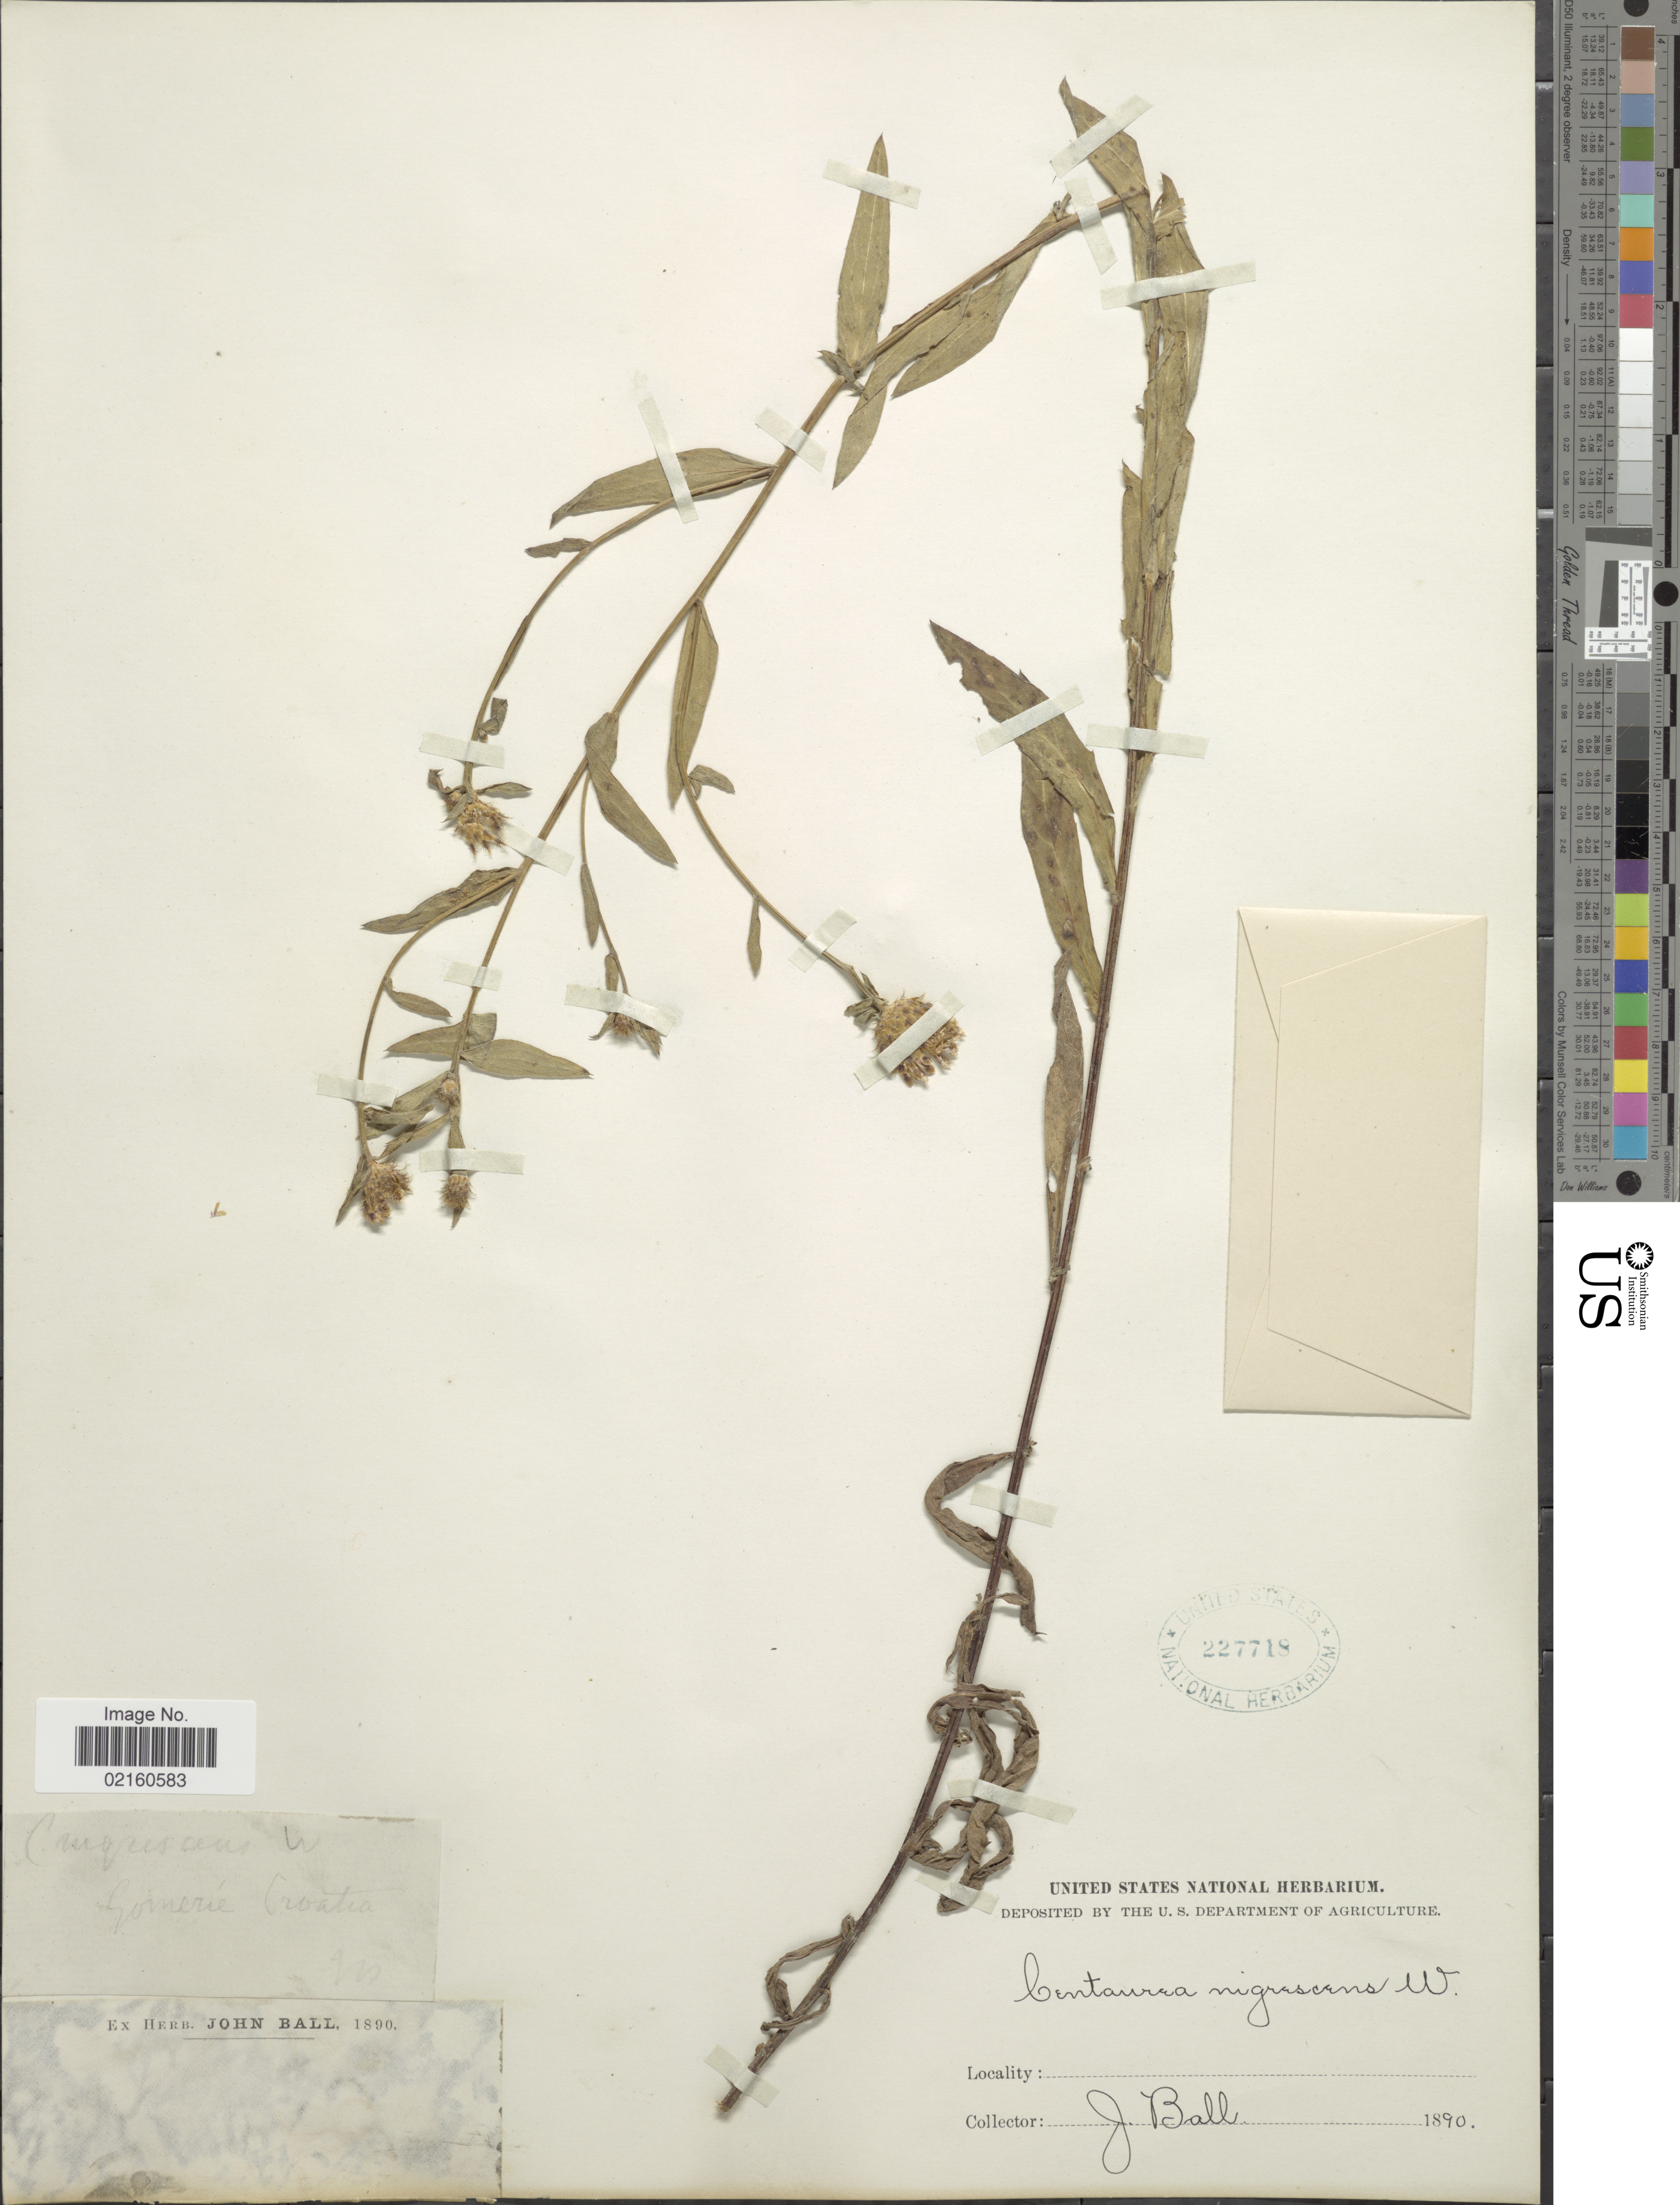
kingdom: Plantae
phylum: Tracheophyta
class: Magnoliopsida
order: Asterales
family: Asteraceae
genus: Centaurea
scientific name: Centaurea nigrescens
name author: Willd.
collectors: J. Ball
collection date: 1890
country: Croatia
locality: Gomerie Croatia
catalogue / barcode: US 227718